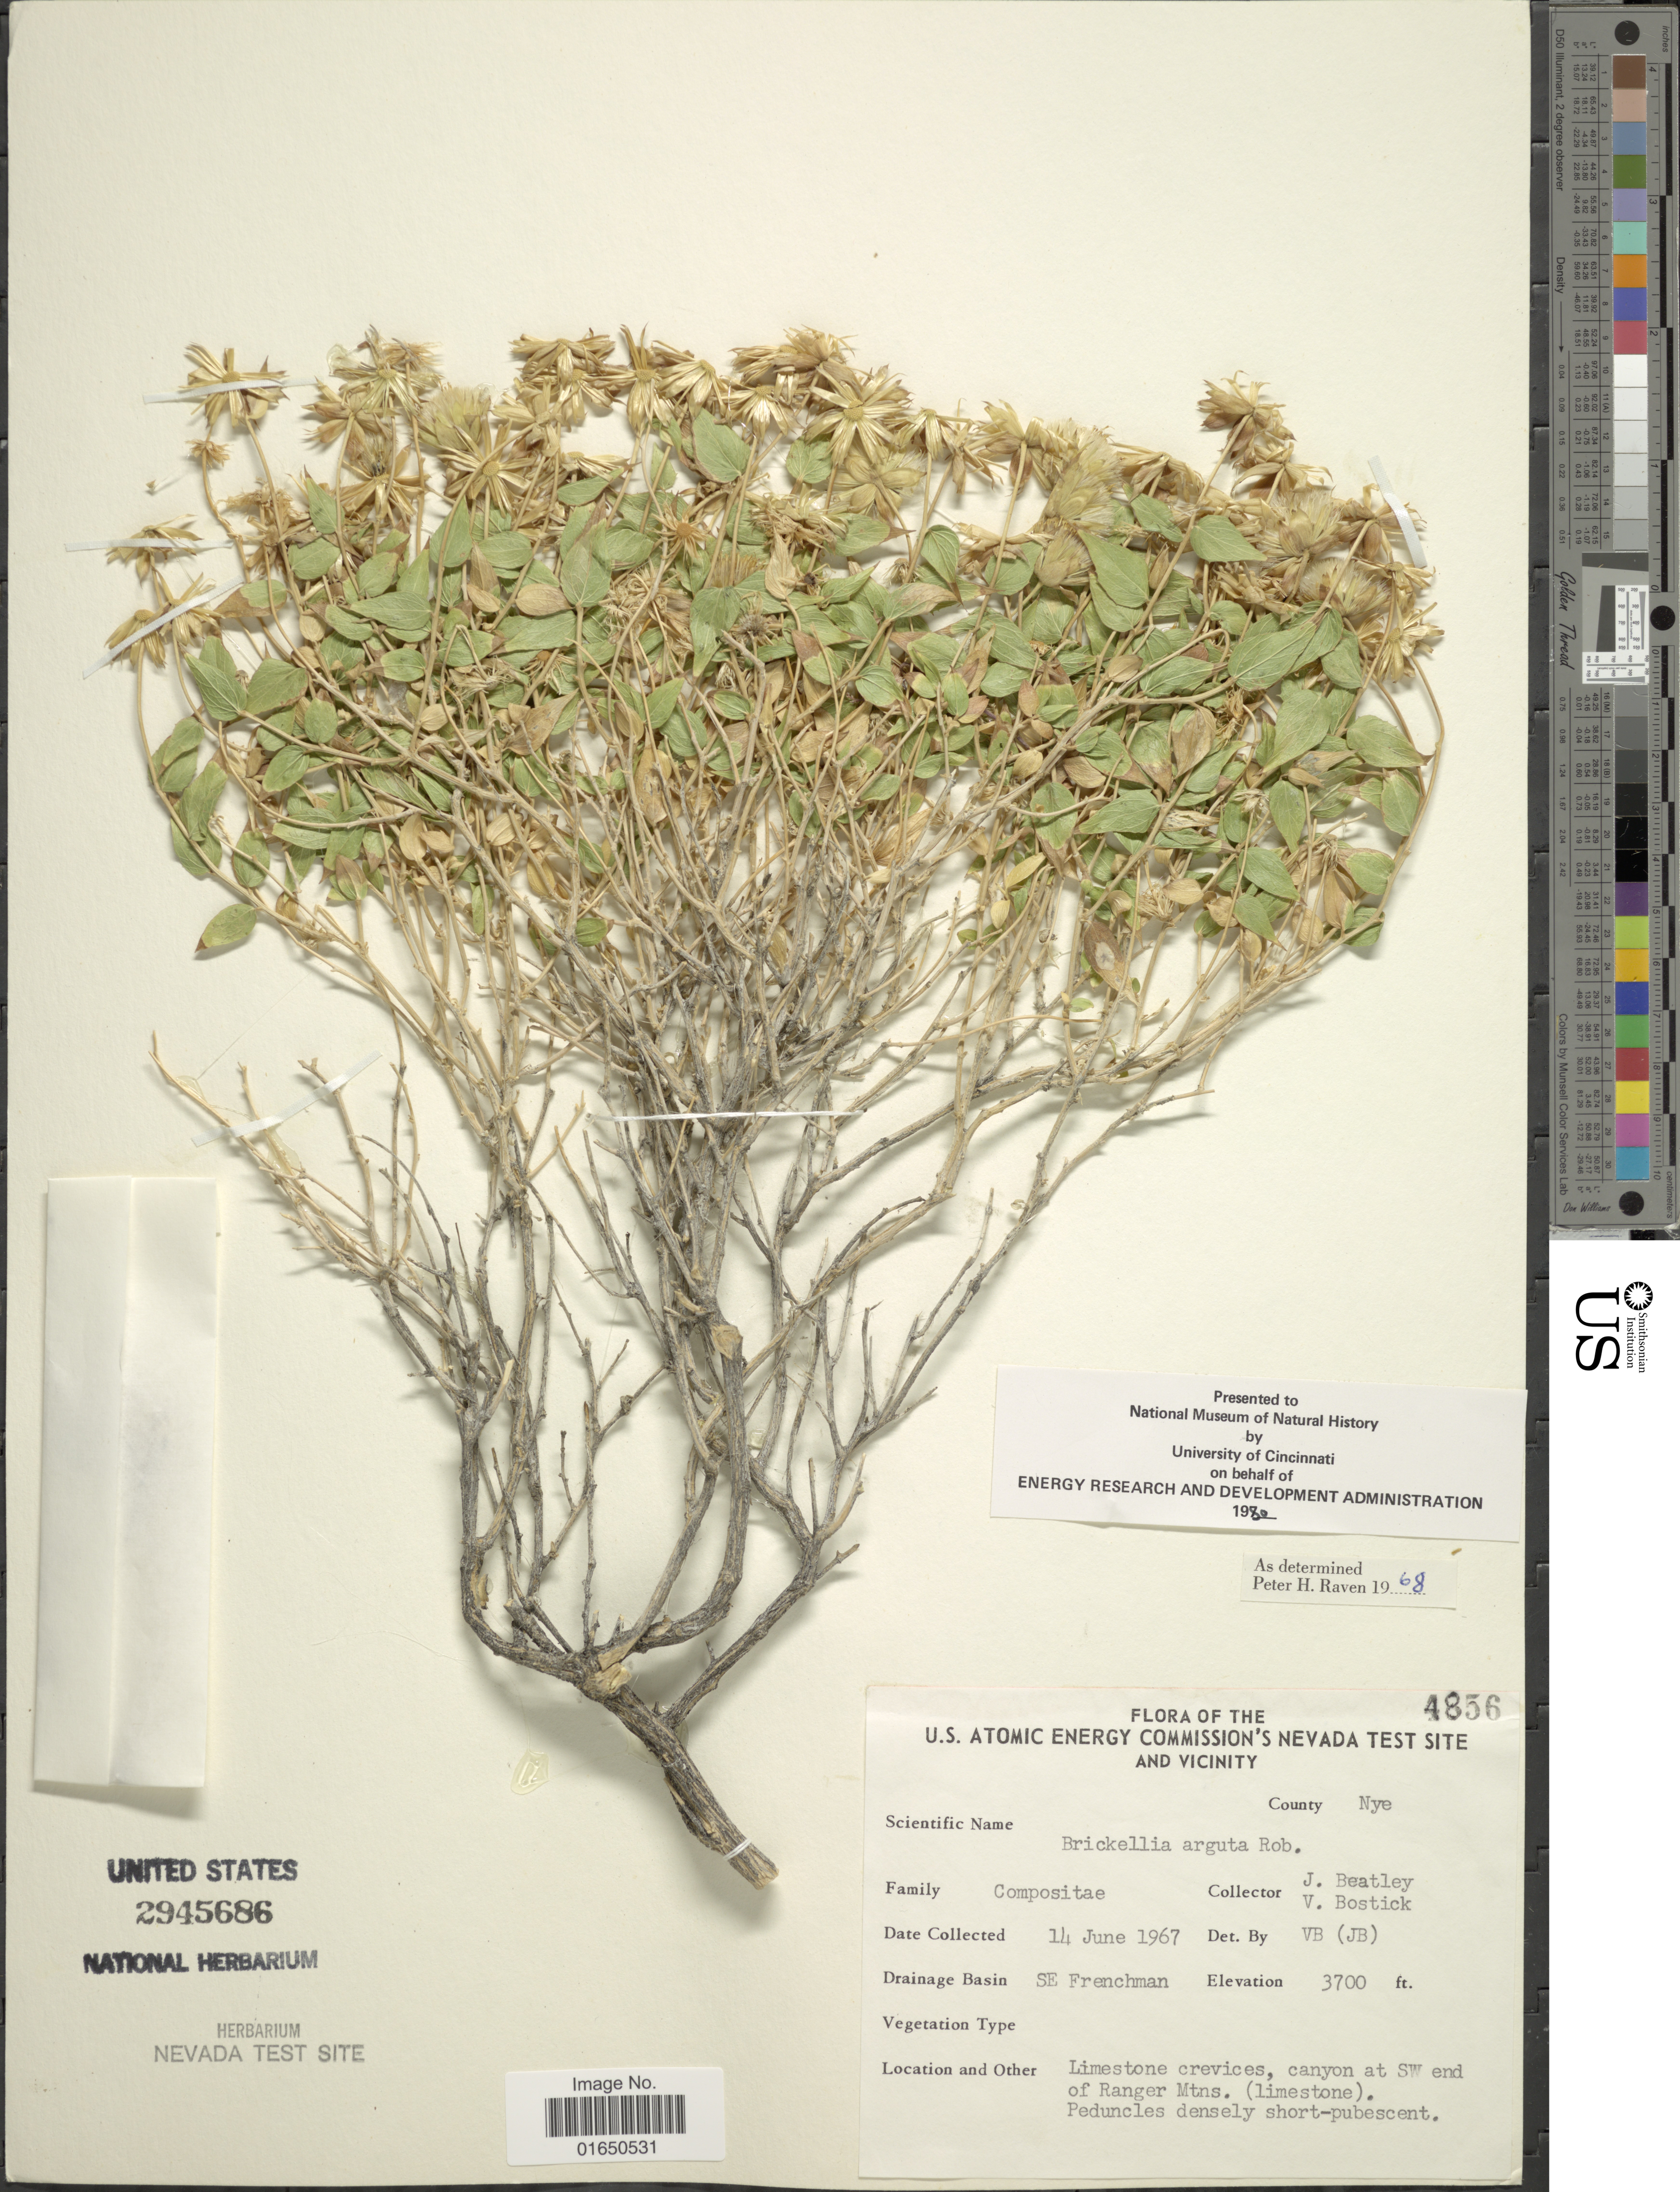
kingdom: Plantae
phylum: Tracheophyta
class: Magnoliopsida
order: Asterales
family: Asteraceae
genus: Brickellia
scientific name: Brickellia arguta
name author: B.L. Rob.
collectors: J. C. Beatley & V. Bostick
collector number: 4856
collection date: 1967-06-14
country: United States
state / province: Nevada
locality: U. S. Atomic Energy Commission's Nevada's test site and vicinity. County Nye. Drainage Basin SE Frenchman. canyon at SW end of Ranger Mtns.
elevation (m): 1128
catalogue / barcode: US 2945686